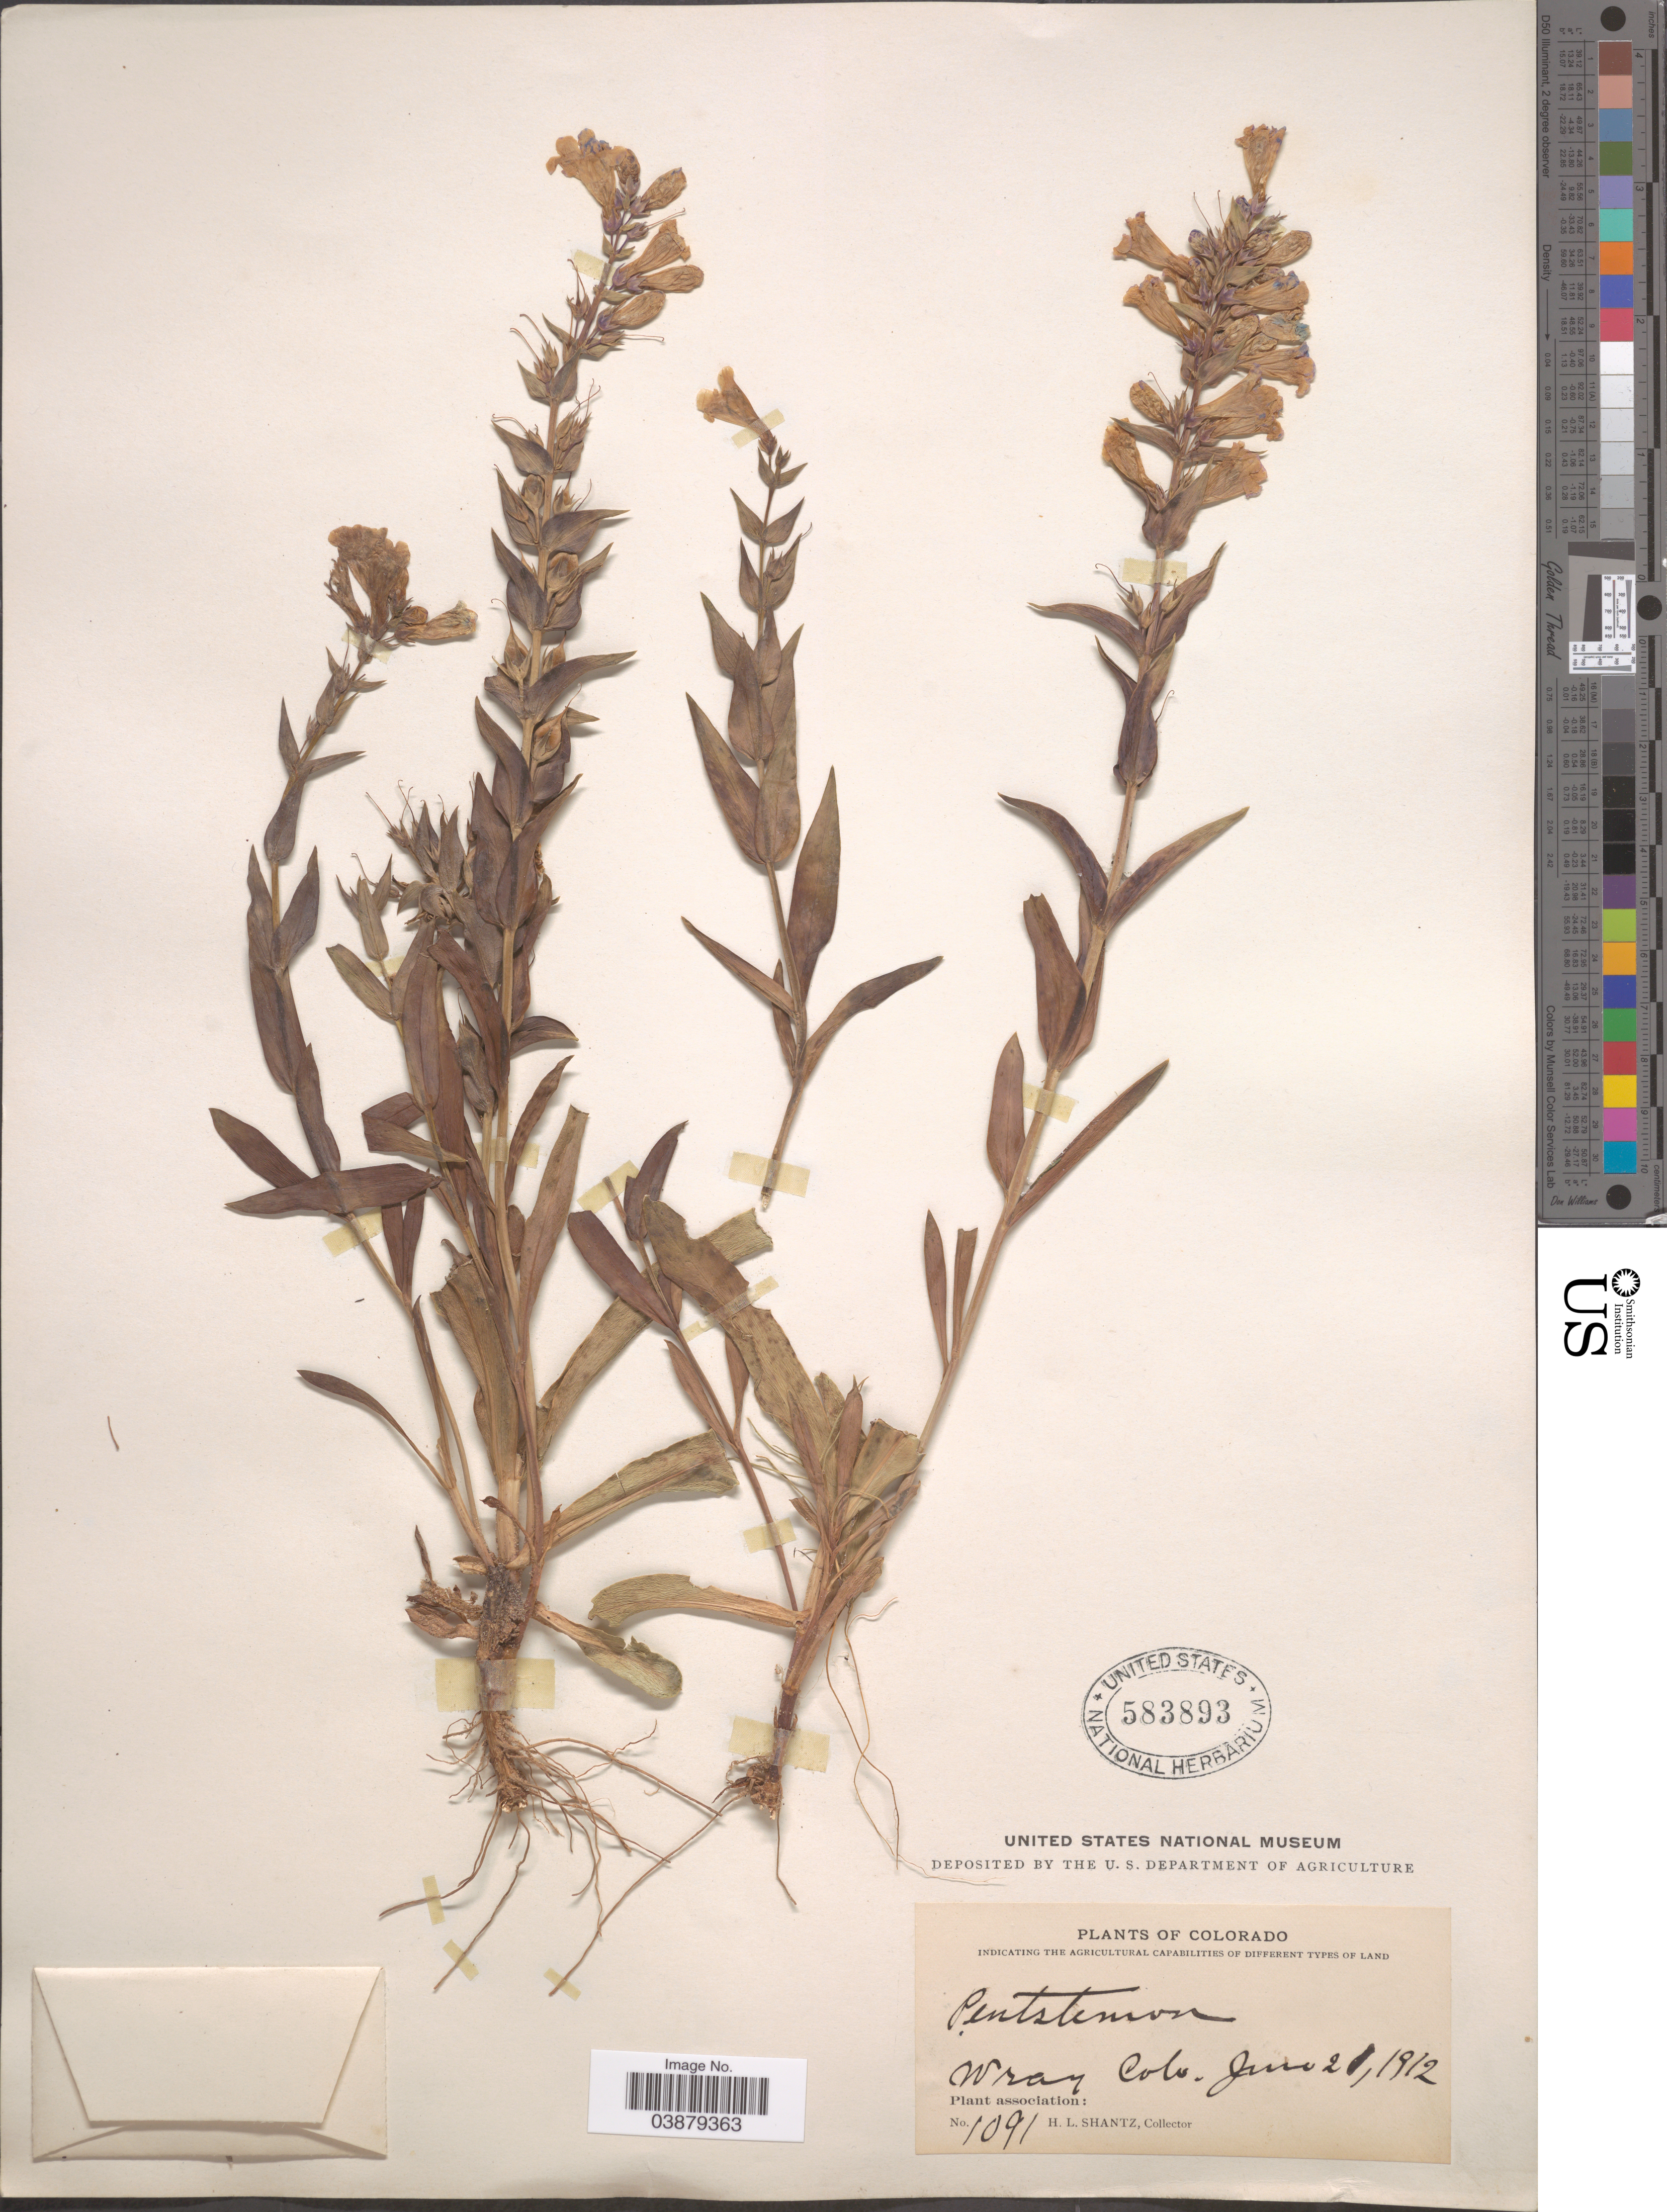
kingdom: Plantae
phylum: Tracheophyta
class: Magnoliopsida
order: Lamiales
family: Plantaginaceae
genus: Penstemon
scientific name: Penstemon sp.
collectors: H. Shantz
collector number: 1091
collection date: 1912-06-21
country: United States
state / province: Colorado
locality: Wray.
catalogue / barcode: US 583893